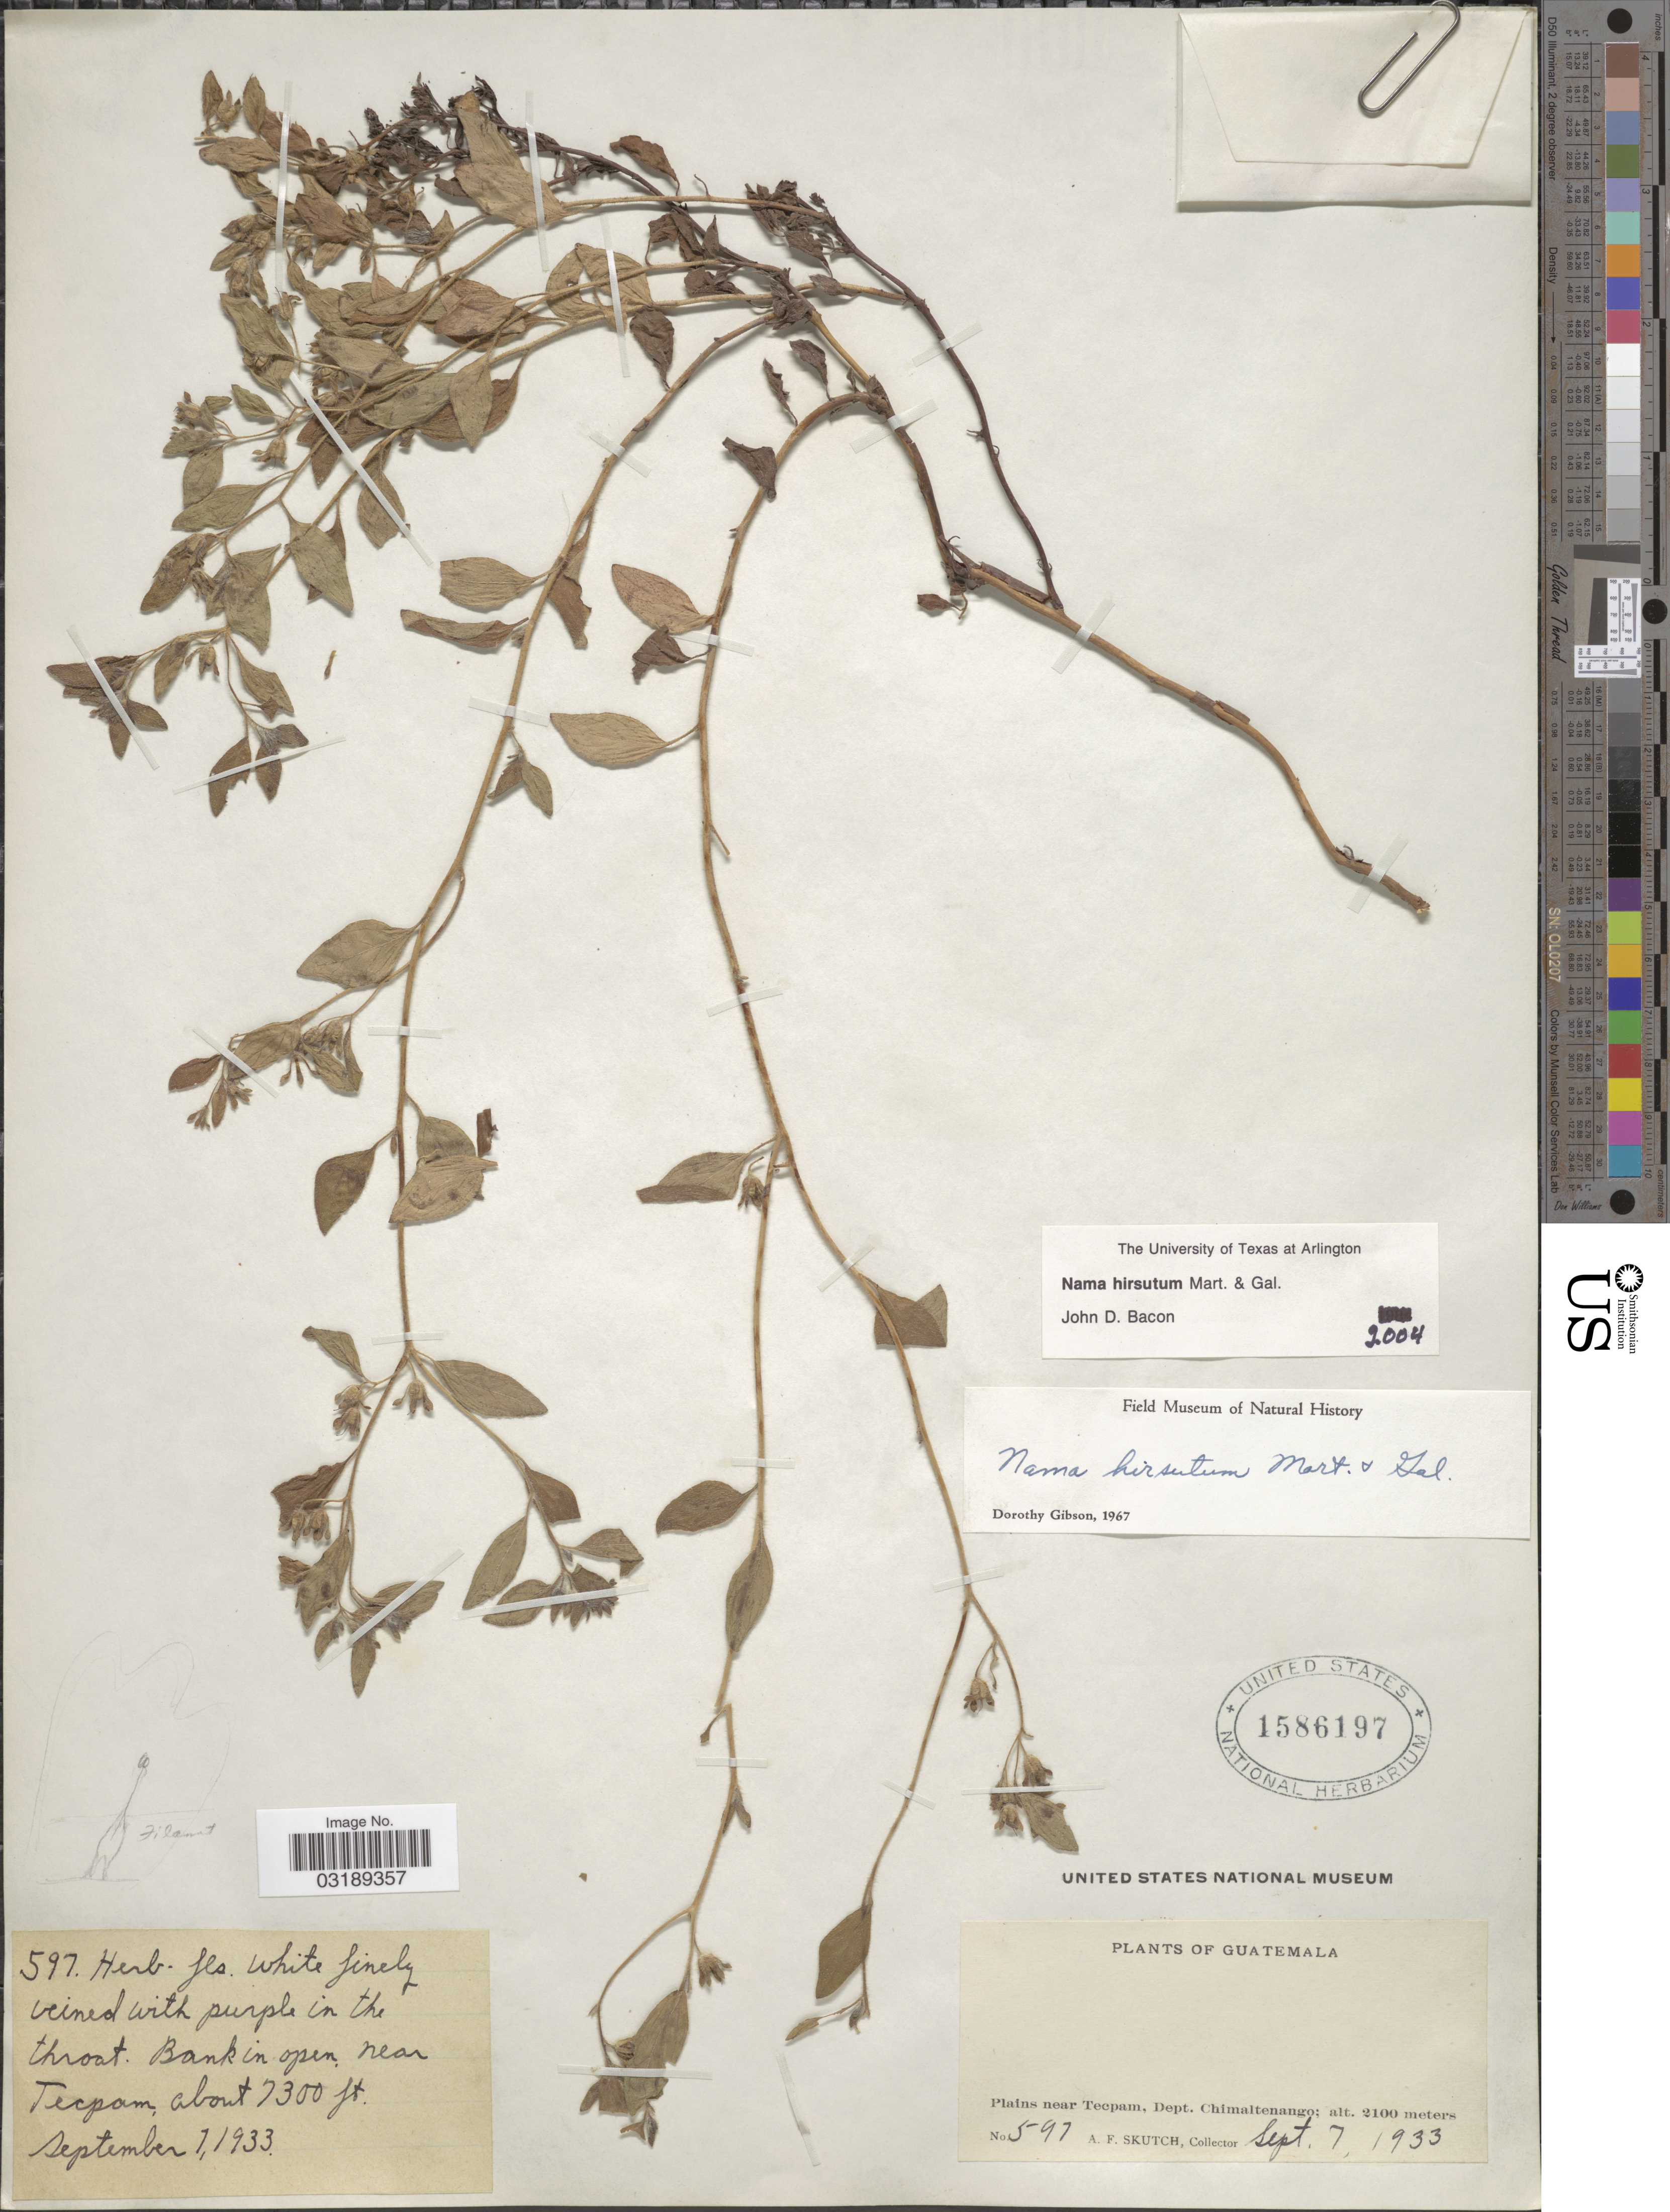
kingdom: Plantae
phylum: Tracheophyta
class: Magnoliopsida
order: Boraginales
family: Namaceae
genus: Nama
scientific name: Nama hirsuta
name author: M. Martens & Galeotti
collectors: A. F. Skutch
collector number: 597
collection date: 1933-09-07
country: Guatemala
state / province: Chimaltenango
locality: Plains near Tecpam, Dept. Chimaltenango.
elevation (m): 2100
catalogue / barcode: US 1586197